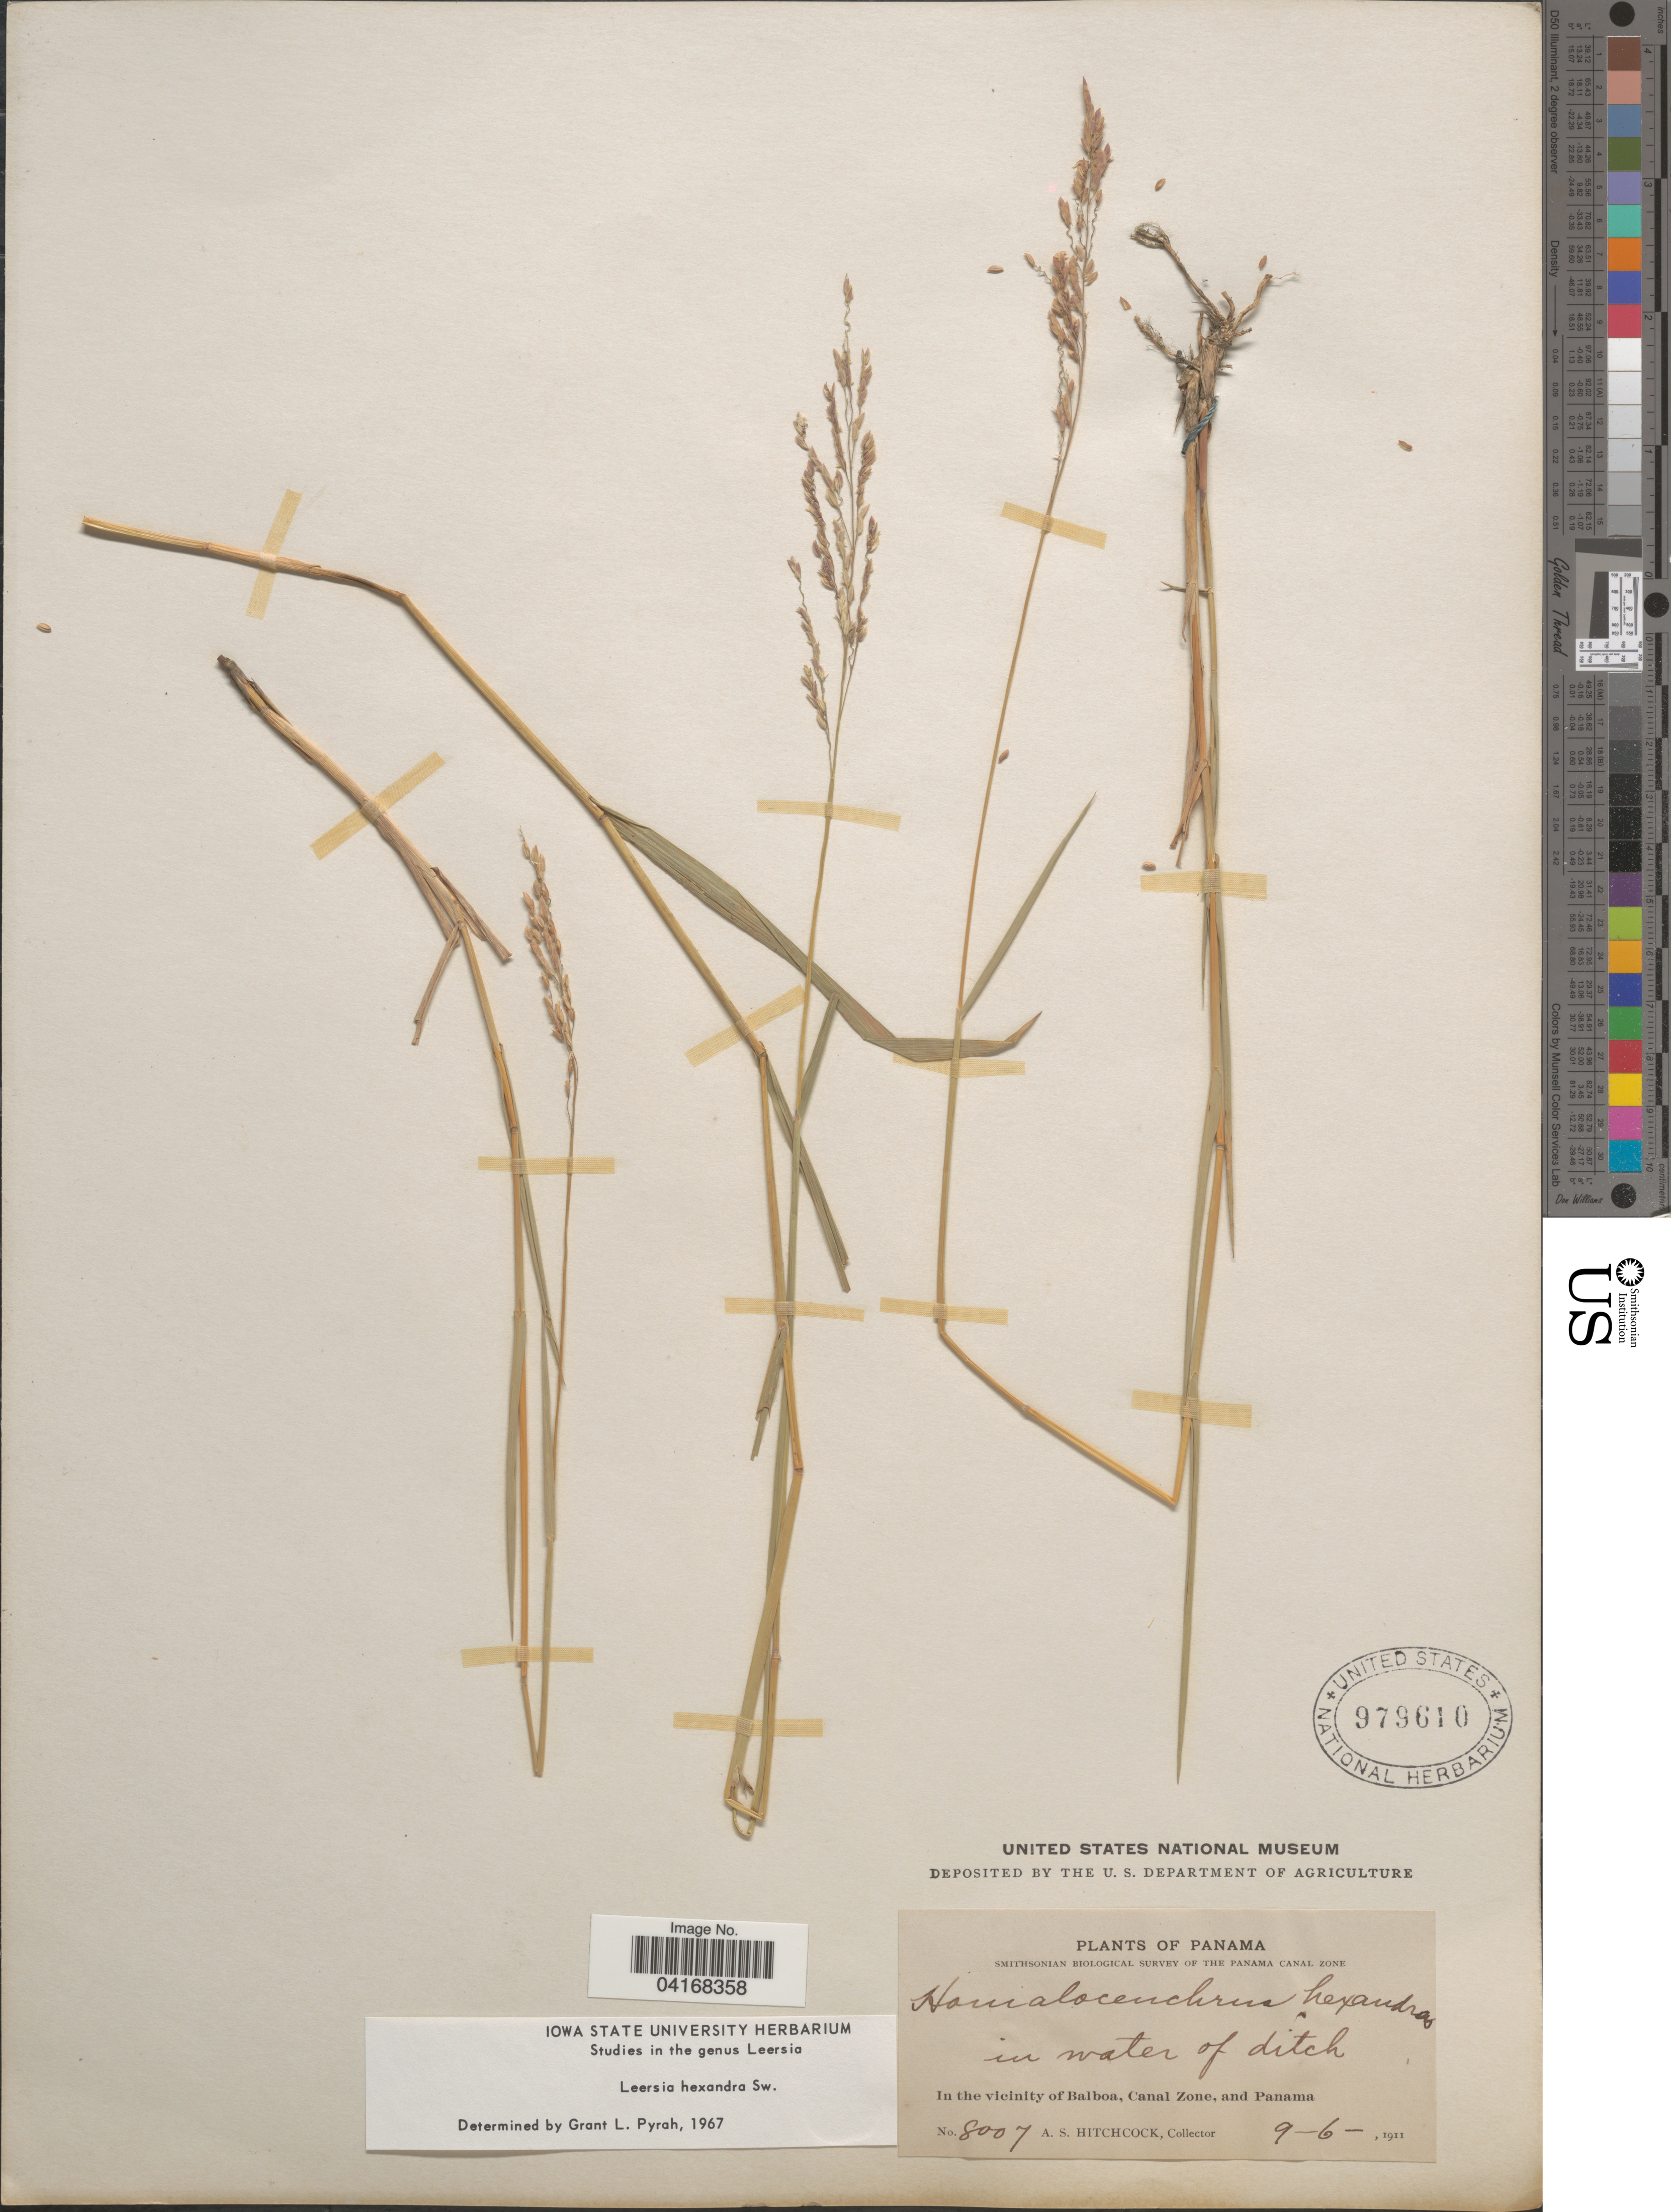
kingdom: Plantae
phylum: Tracheophyta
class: Liliopsida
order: Poales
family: Poaceae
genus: Leersia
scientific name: Leersia hexandra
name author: Sw.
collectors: A. S. Hitchcock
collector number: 8007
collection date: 1911-06-09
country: Panama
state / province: Panamá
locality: Smithsonian Biological Survey of The Panama Canal Zone. In the vicinity of Balboa, Canal Zone, and Panama.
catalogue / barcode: US 979610